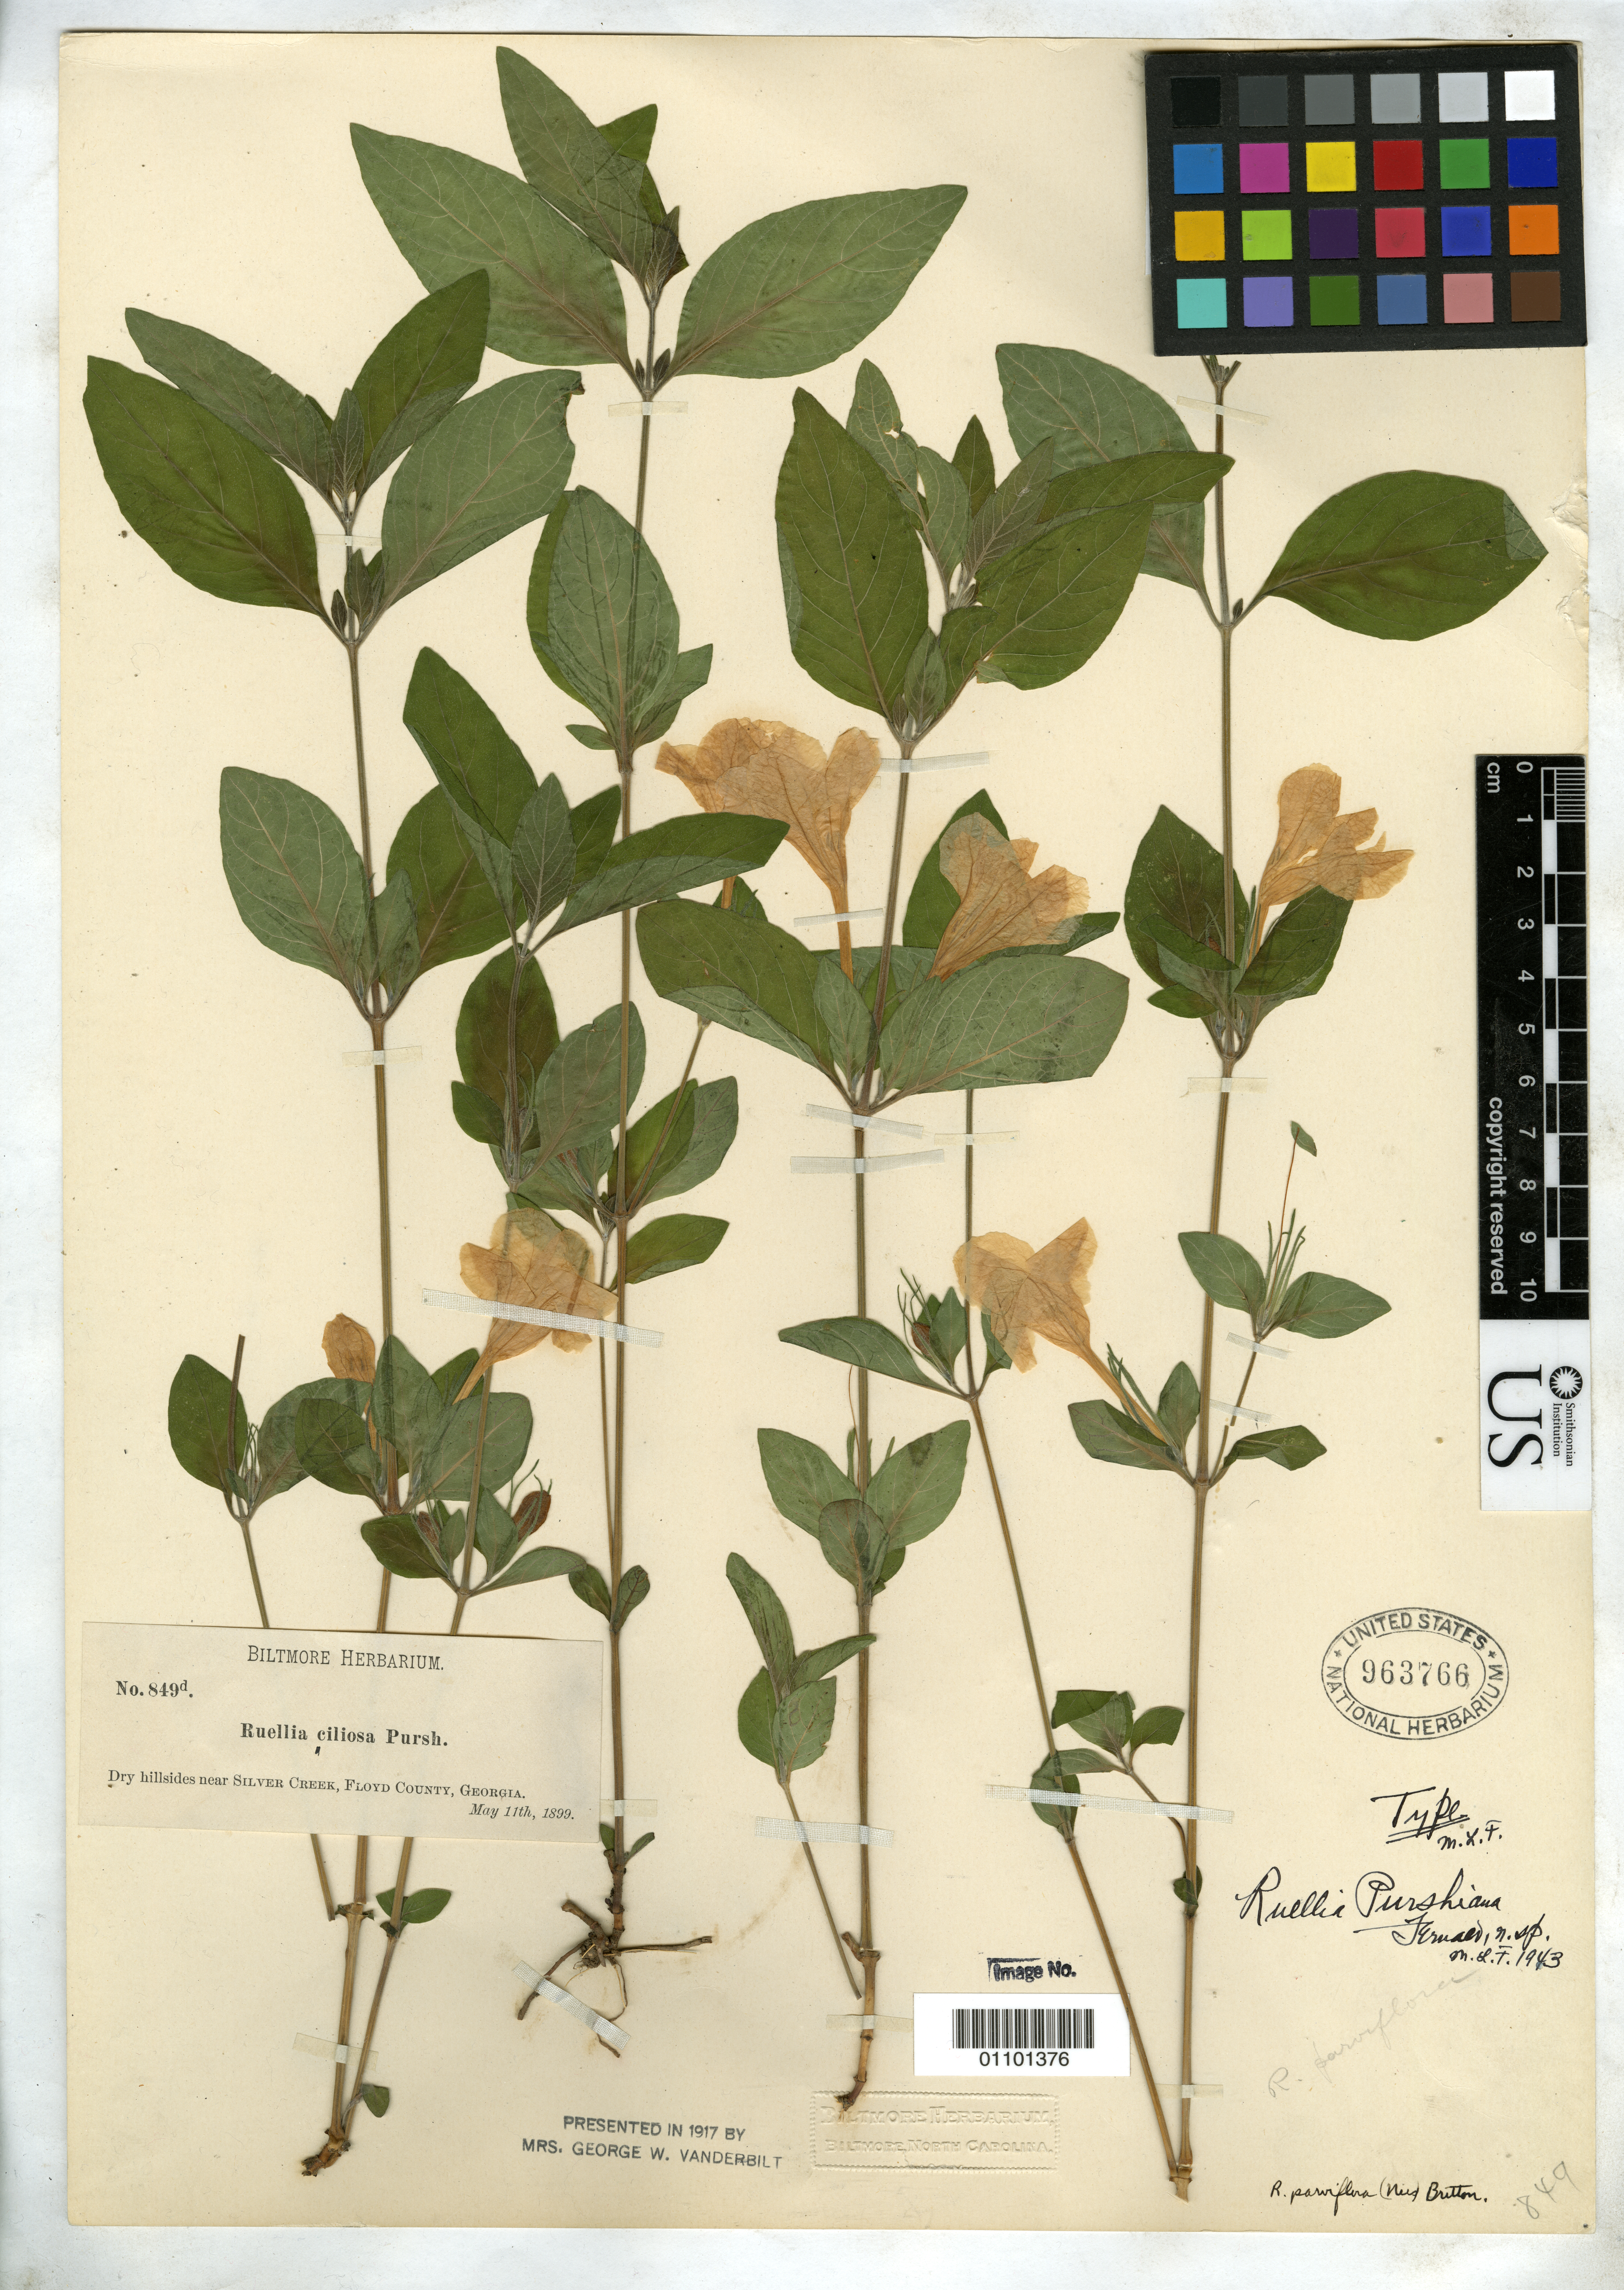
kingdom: Plantae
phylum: Tracheophyta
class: Magnoliopsida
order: Lamiales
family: Acanthaceae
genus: Ruellia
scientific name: Ruellia purshiana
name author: Fernald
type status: Holotype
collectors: ex herb. Biltmore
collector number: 849d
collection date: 1899-05-11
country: United States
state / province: Georgia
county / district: Floyd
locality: Dry hillsides near Silver Creek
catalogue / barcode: US 963766